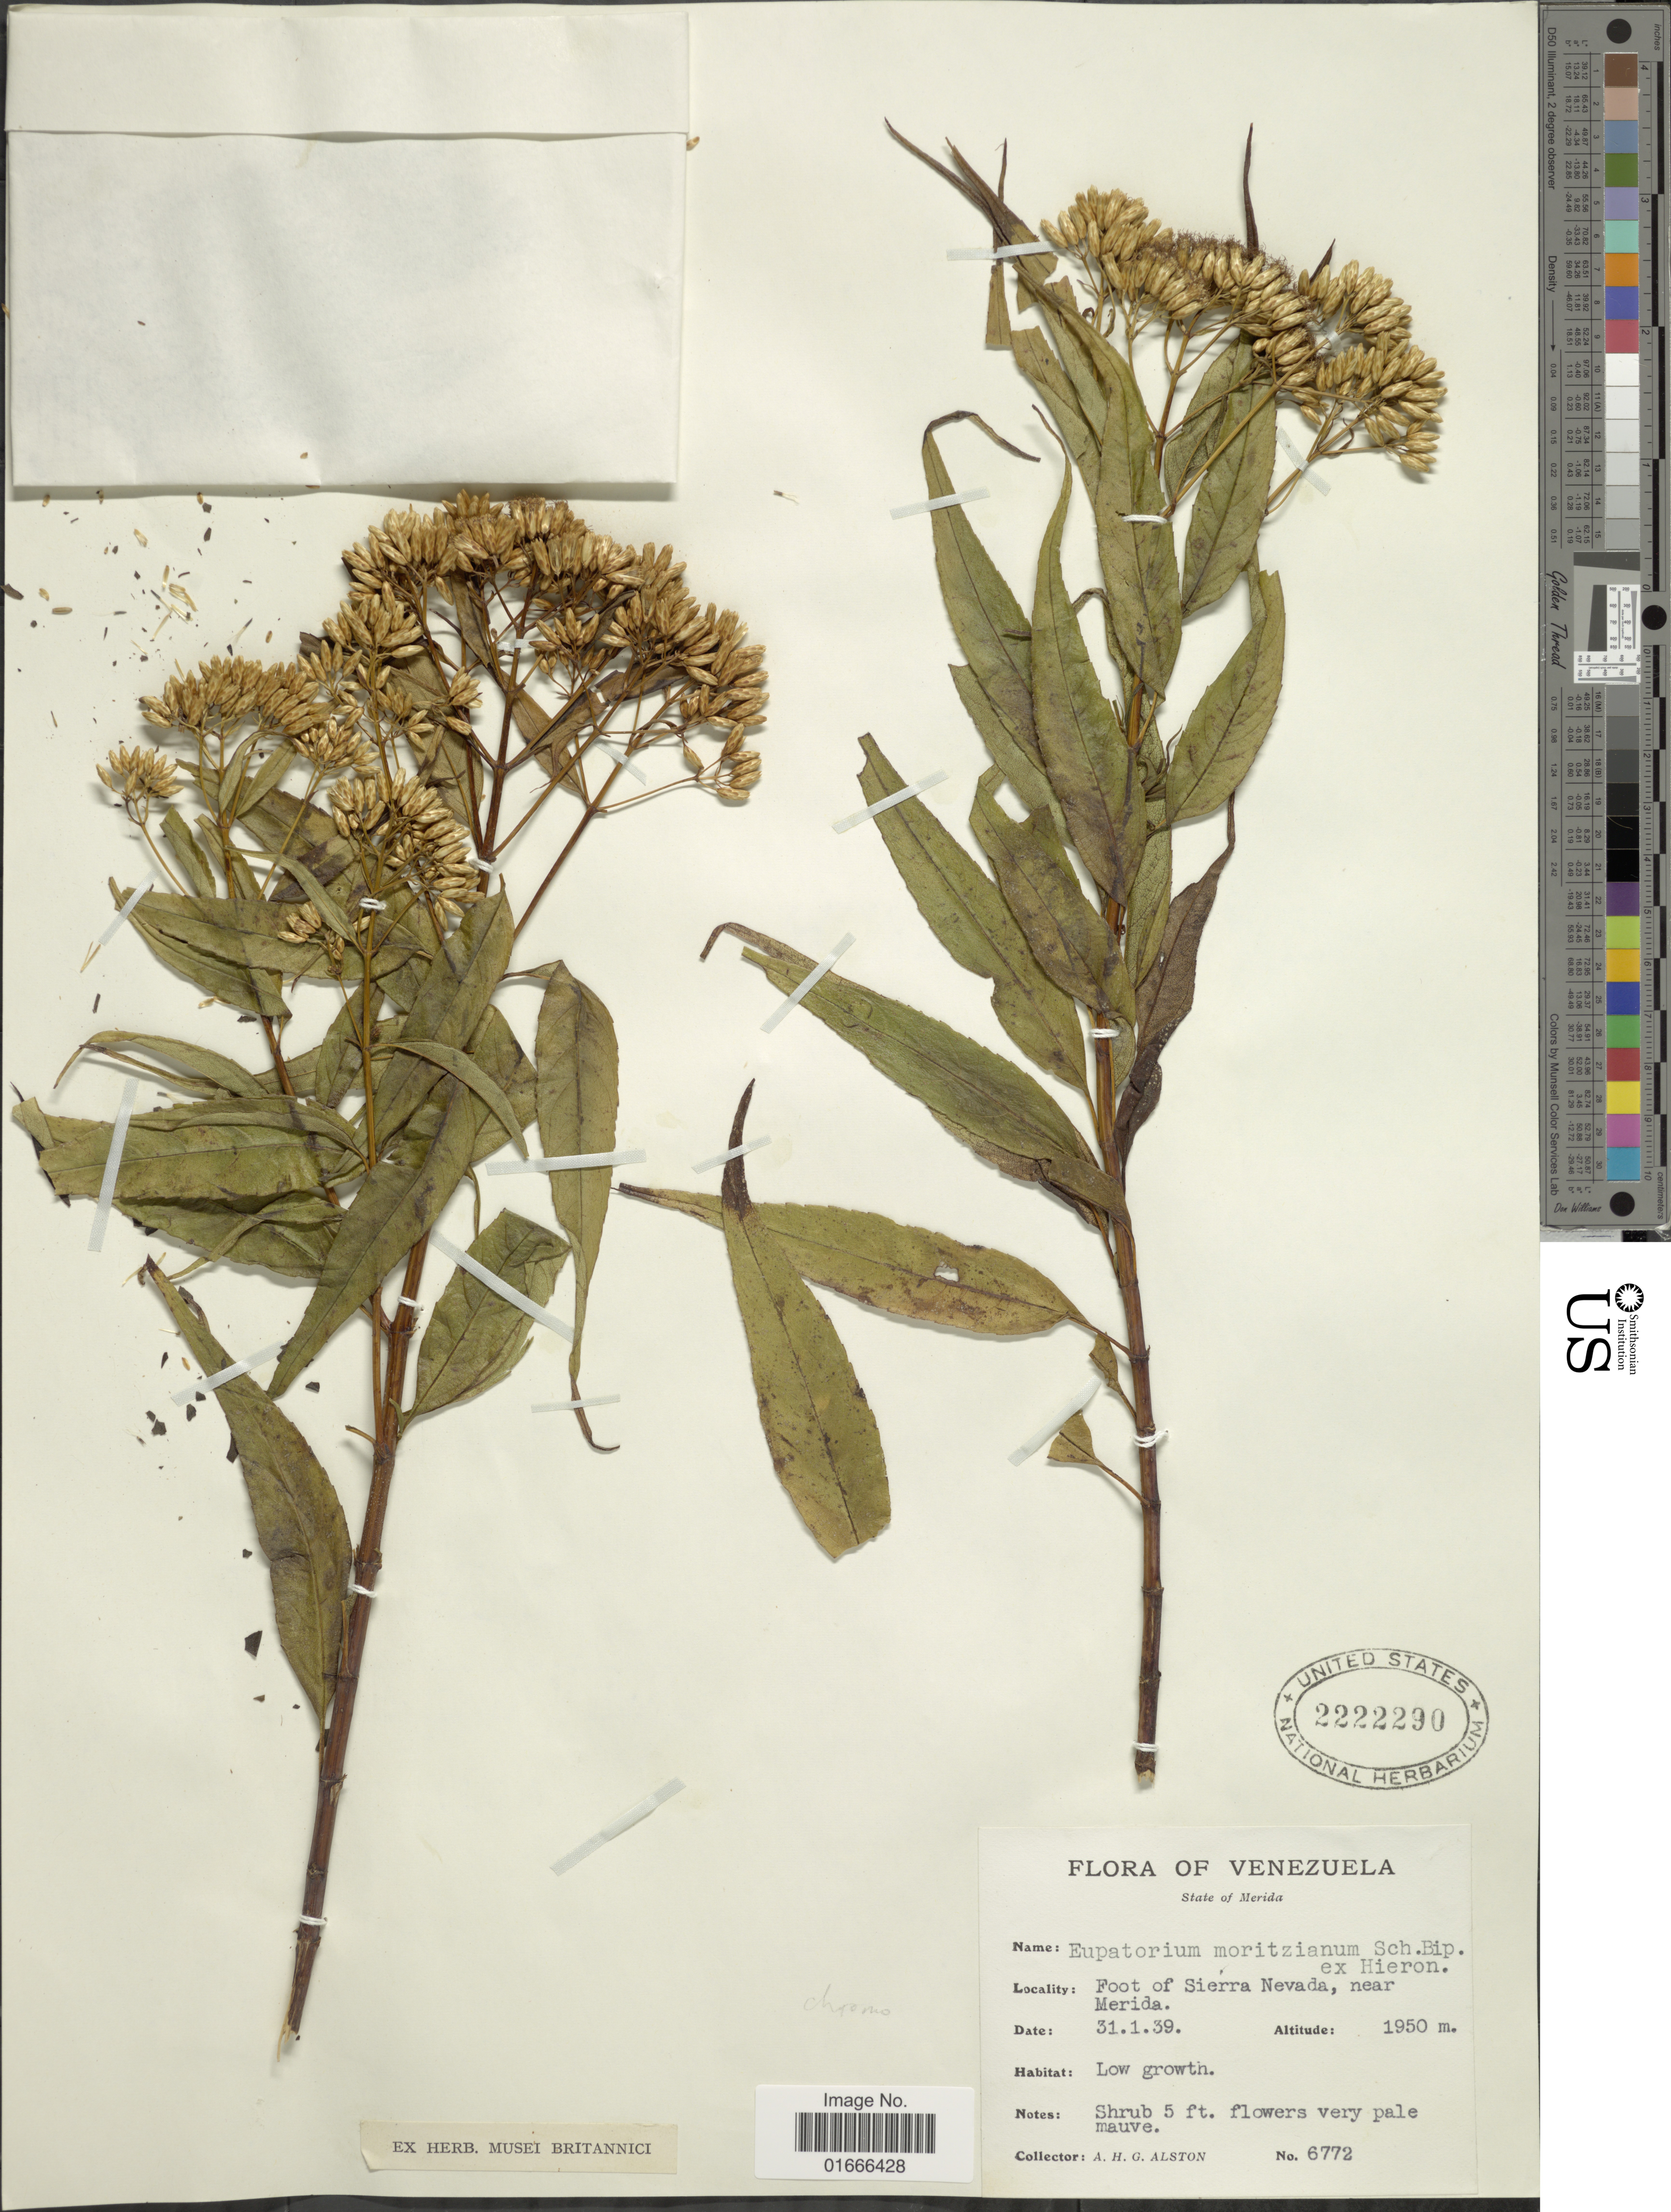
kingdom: Plantae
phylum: Tracheophyta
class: Magnoliopsida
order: Asterales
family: Asteraceae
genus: Chromolaena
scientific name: Chromolaena moritziana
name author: (Sch. Bip.) R.M. King & H. Rob.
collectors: A. H. Alston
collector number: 6772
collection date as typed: Transcribed d/m/y: 31/1/39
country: Venezuela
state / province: Mérida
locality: Foot of Sierra Nevada, near Merida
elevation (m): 1950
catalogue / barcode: US 2222290